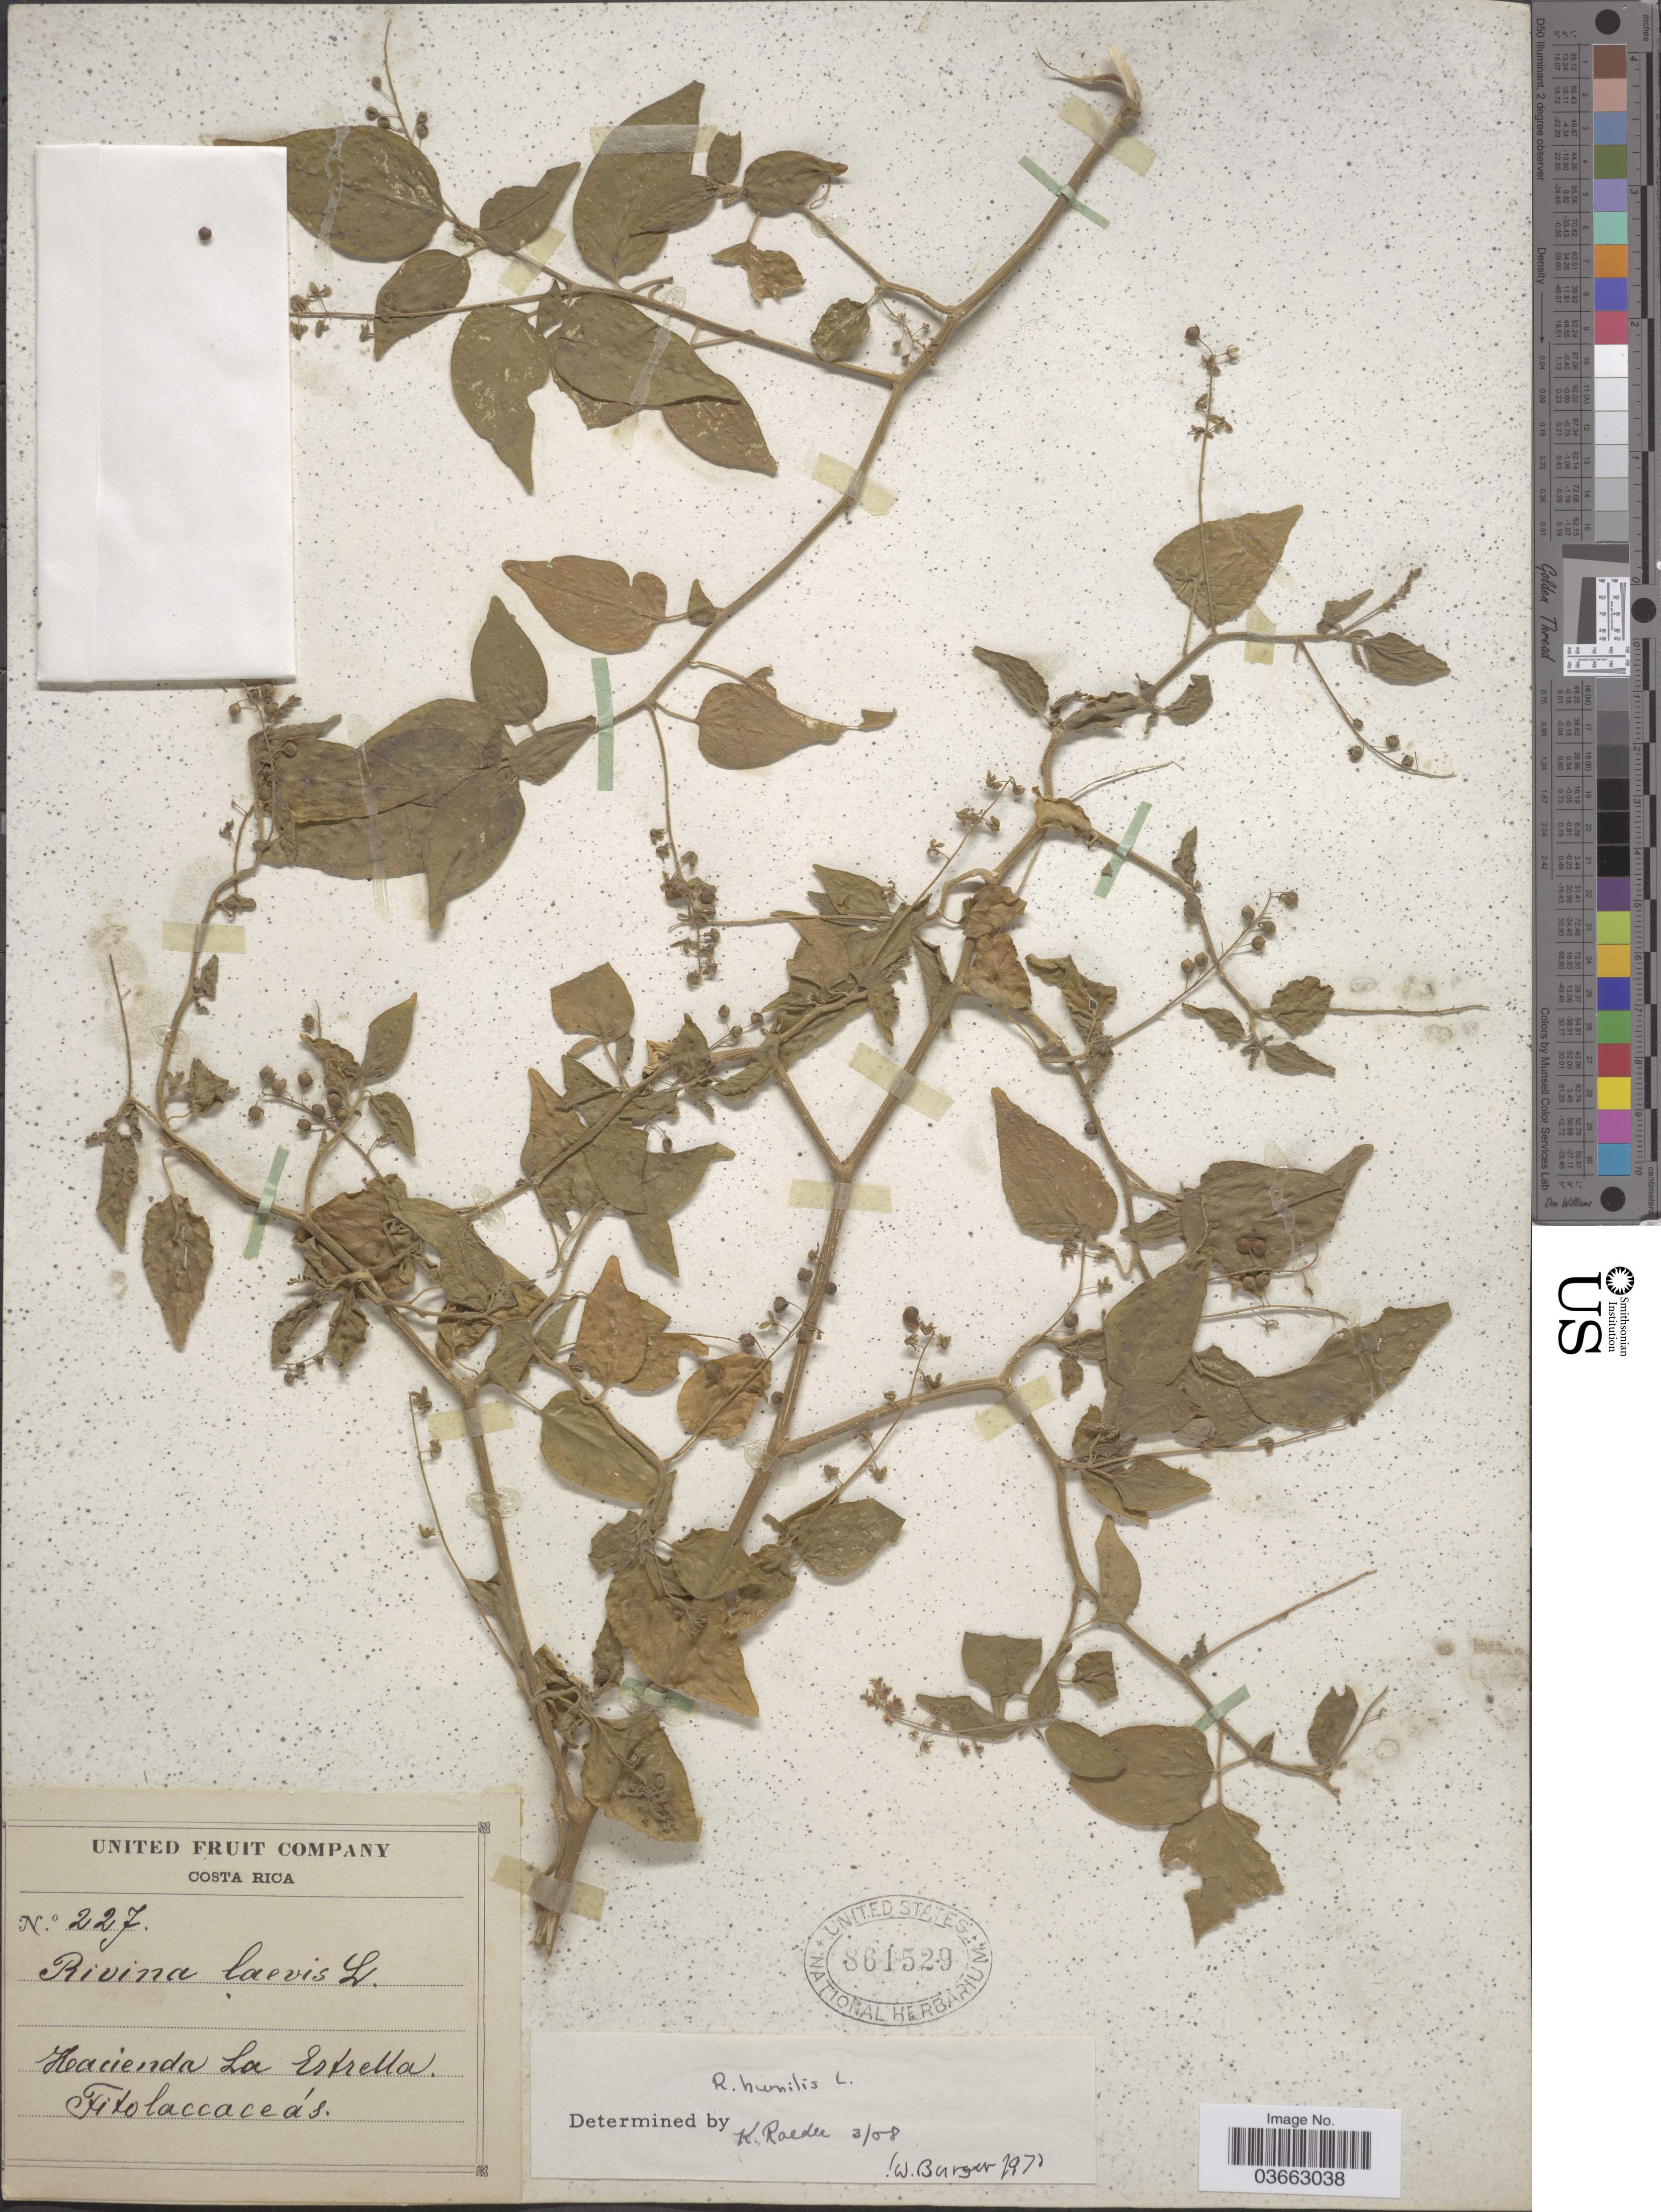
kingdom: Plantae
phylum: Tracheophyta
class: Magnoliopsida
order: Caryophyllales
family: Phytolaccaceae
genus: Rivina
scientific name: Rivina humilis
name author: L.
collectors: United Fruit Company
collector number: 227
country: Costa Rica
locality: Hacienda La Estrella.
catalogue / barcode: US 861529